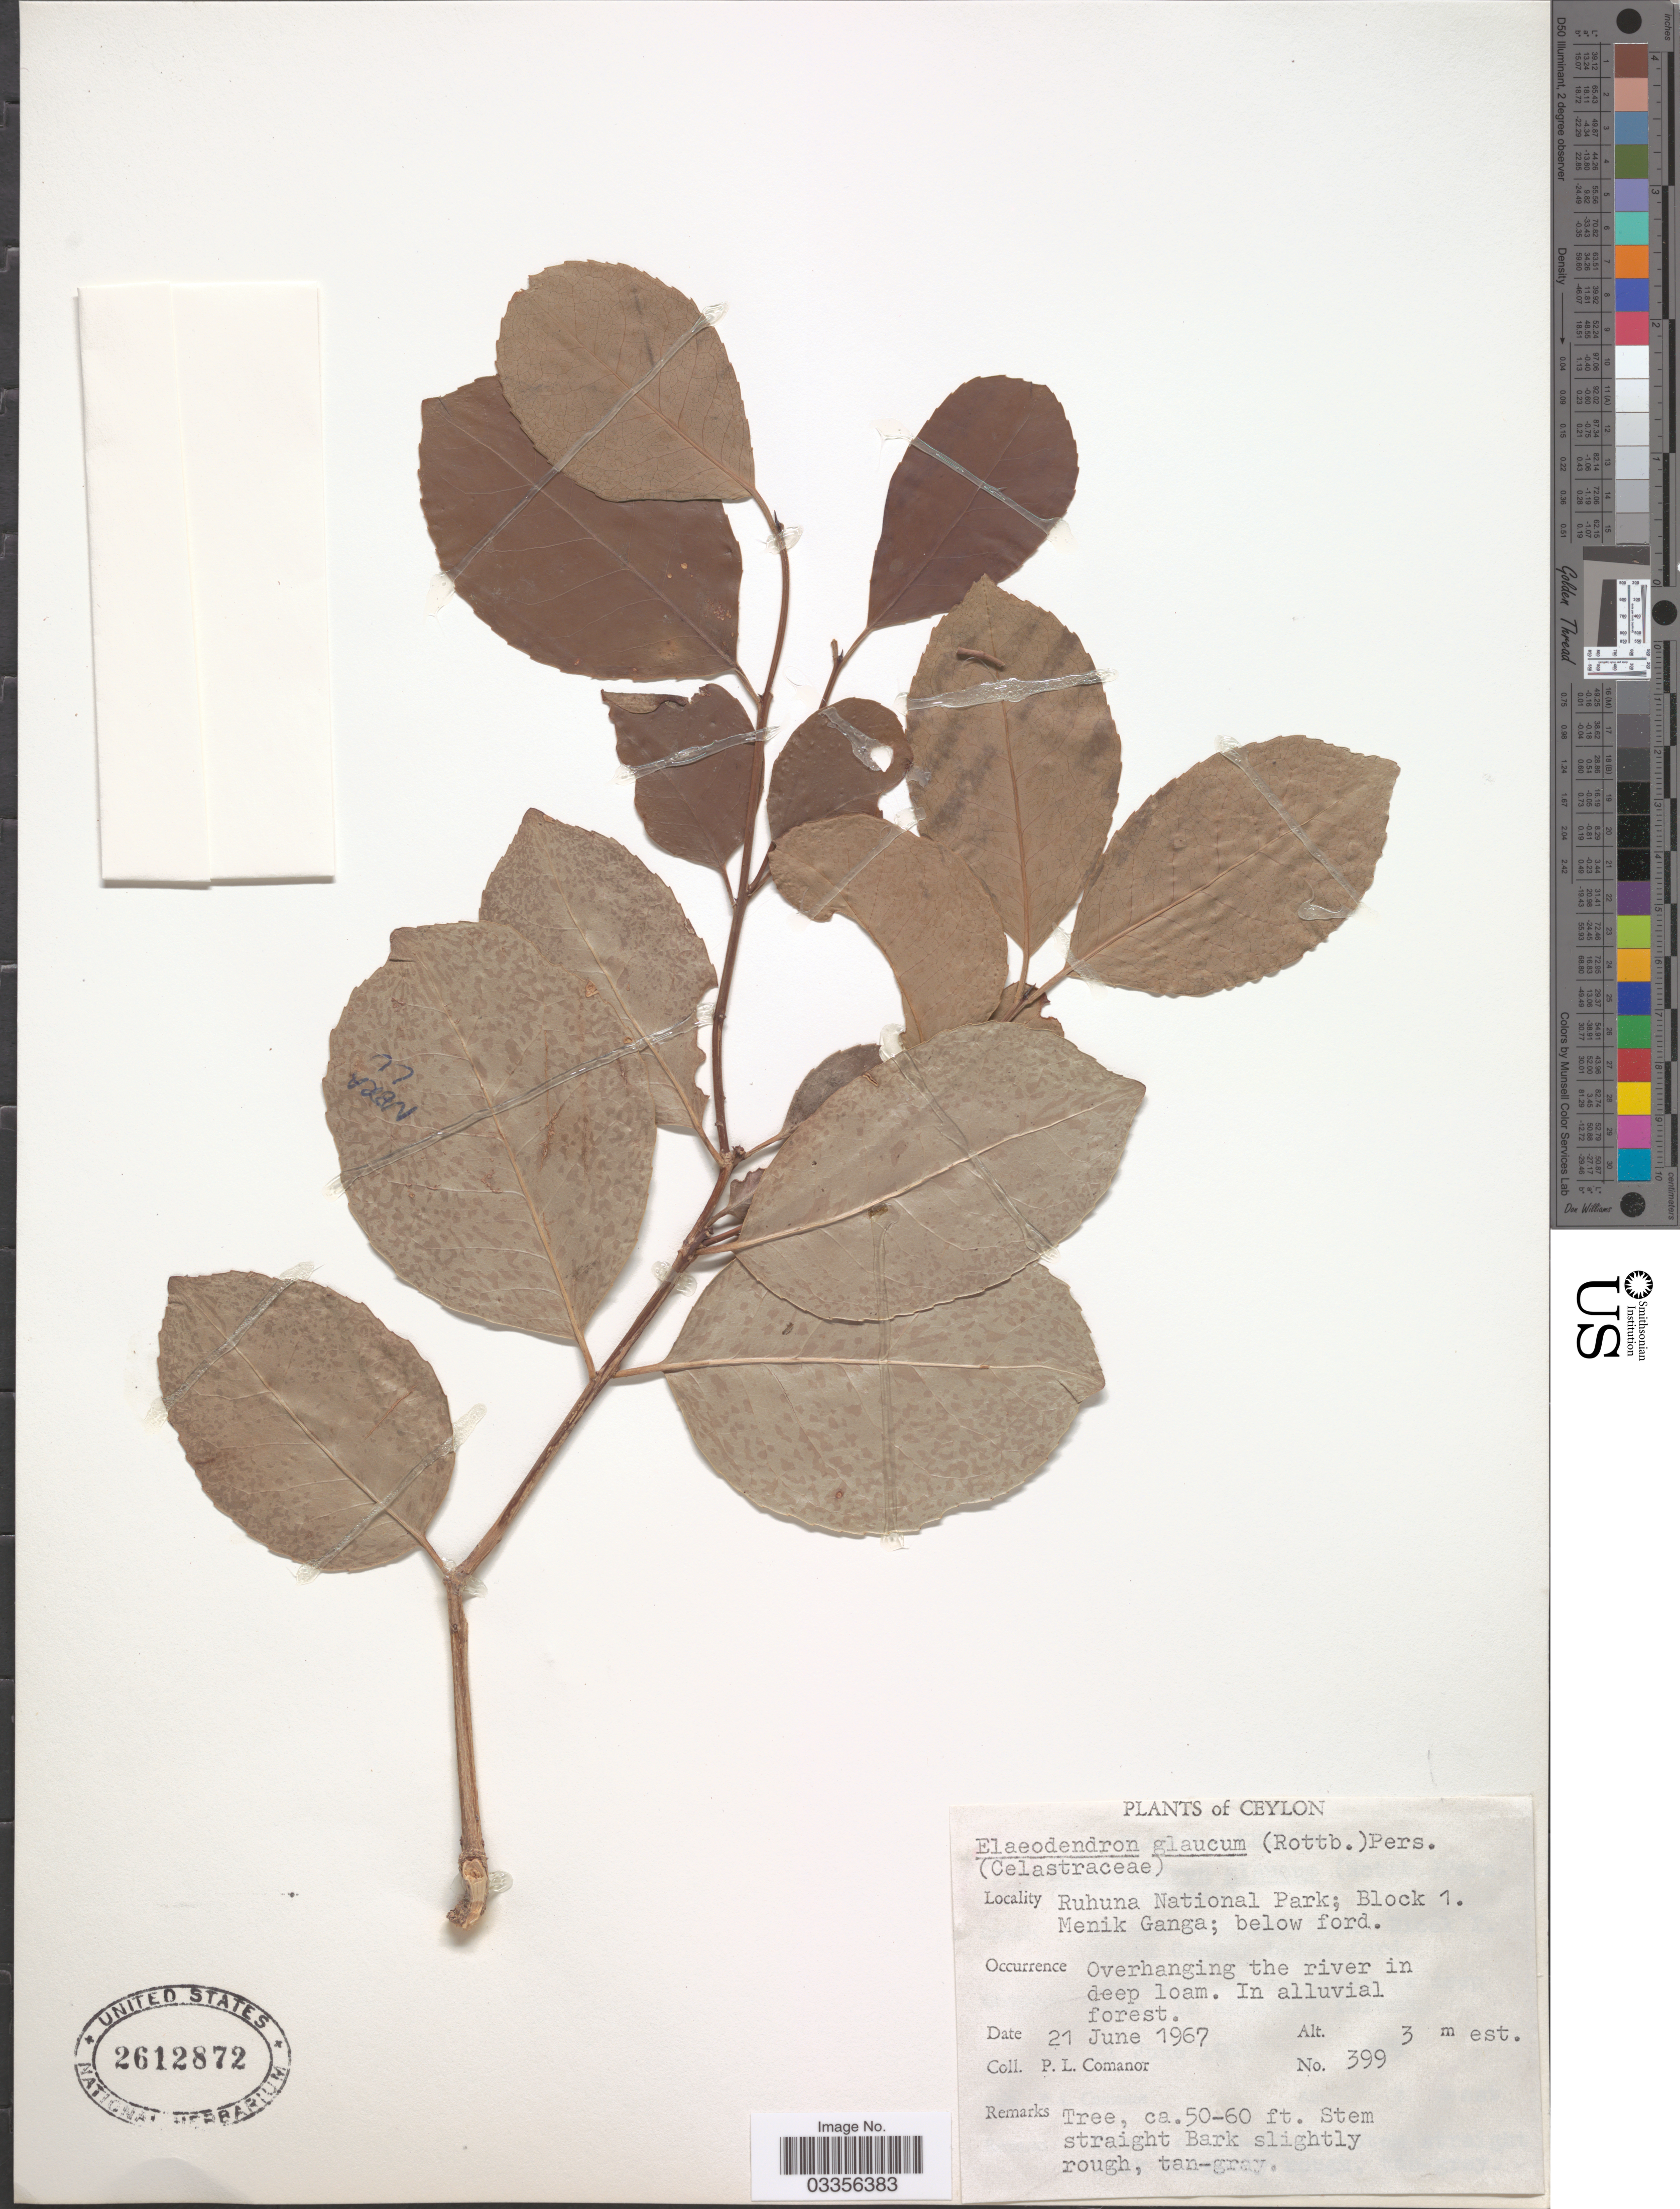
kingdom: Plantae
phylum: Tracheophyta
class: Magnoliopsida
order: Celastrales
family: Celastraceae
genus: Cassine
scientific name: Cassine balae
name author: Kosterm.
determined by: Strong, Mark T., (BOT), Smithsonian Institution - National Museum of Natural History (UNITED STATES)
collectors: P. Comanor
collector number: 399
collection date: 1967-06-21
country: Sri Lanka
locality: Ceylon. Ruhuna National Park; Block 1. Menik Ganga; below ford.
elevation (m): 3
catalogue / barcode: US 2612872